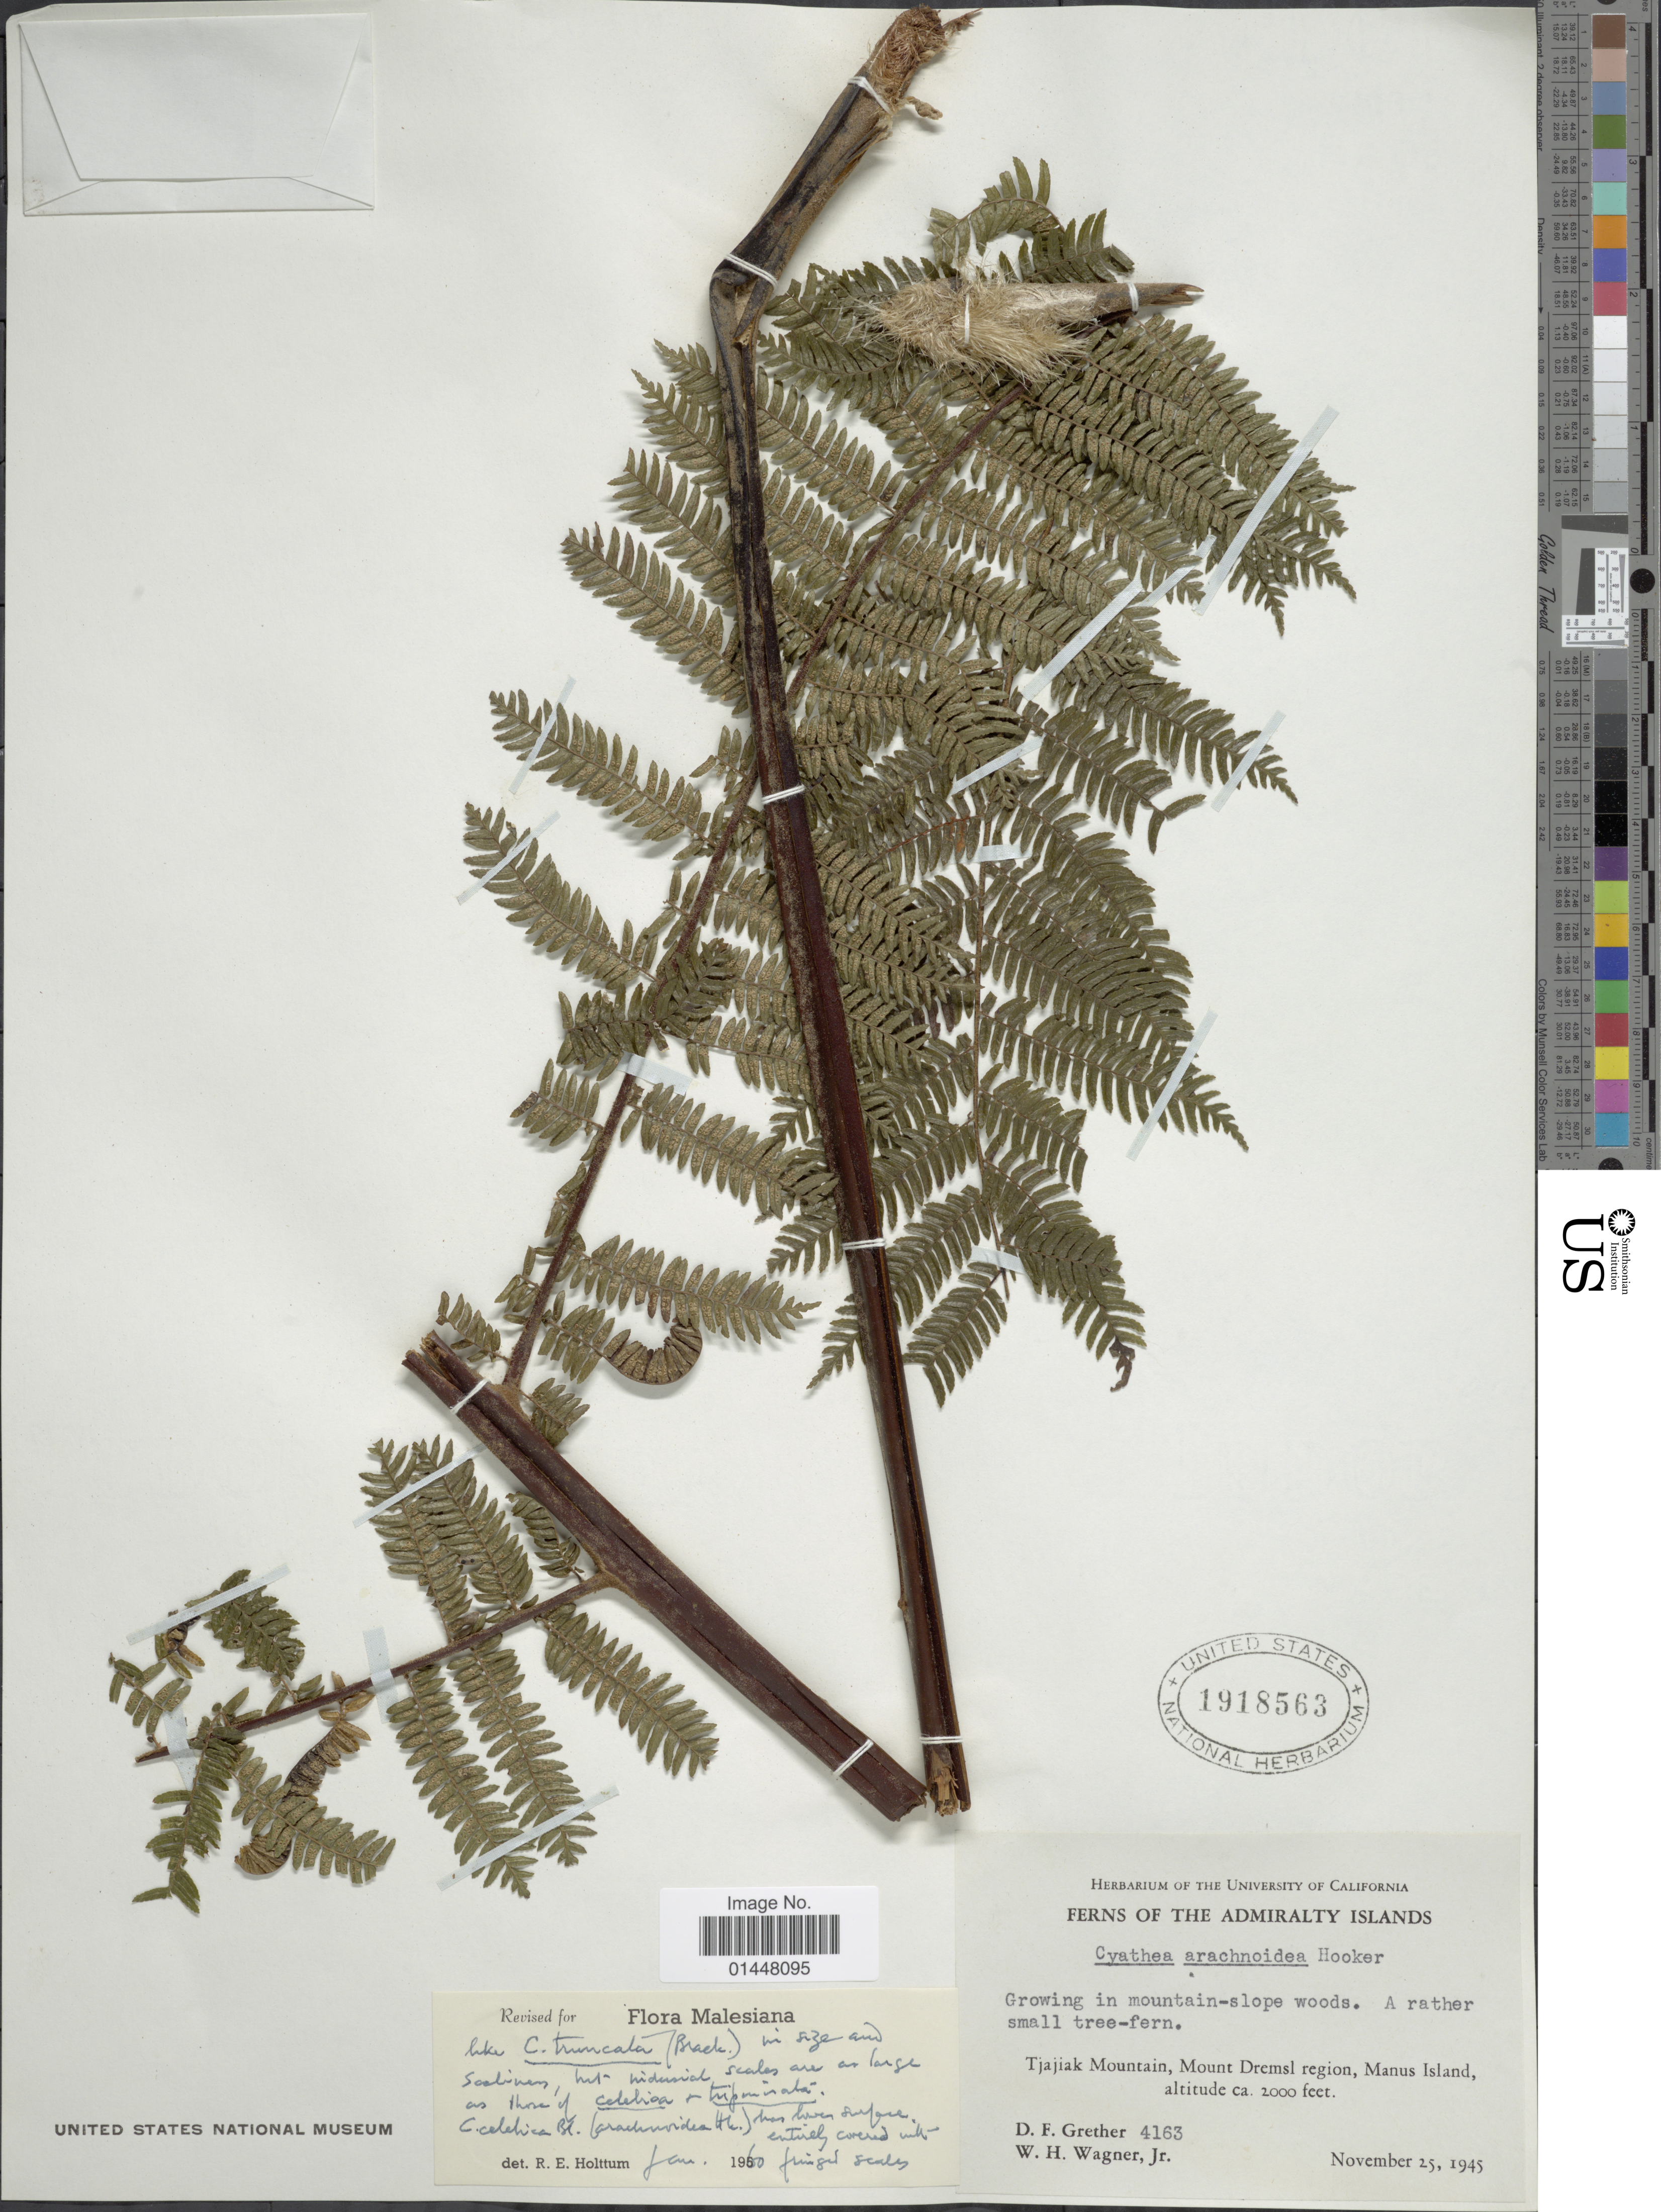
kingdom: Plantae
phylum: Tracheophyta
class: Polypodiopsida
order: Cyatheales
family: Cyatheaceae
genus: Sphaeropteris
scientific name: Sphaeropteris truncata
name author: (Brack.) R.M. Tryon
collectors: D. F. Grether & W. H. Wagner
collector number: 4163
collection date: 1945-11-25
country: Papua New Guinea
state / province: Manus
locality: The Admiralty Islands, growing in mountain-slope woods. Tjajiak Mountain, Mount Dremsl region Manus Island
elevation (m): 610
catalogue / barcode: US 1918563